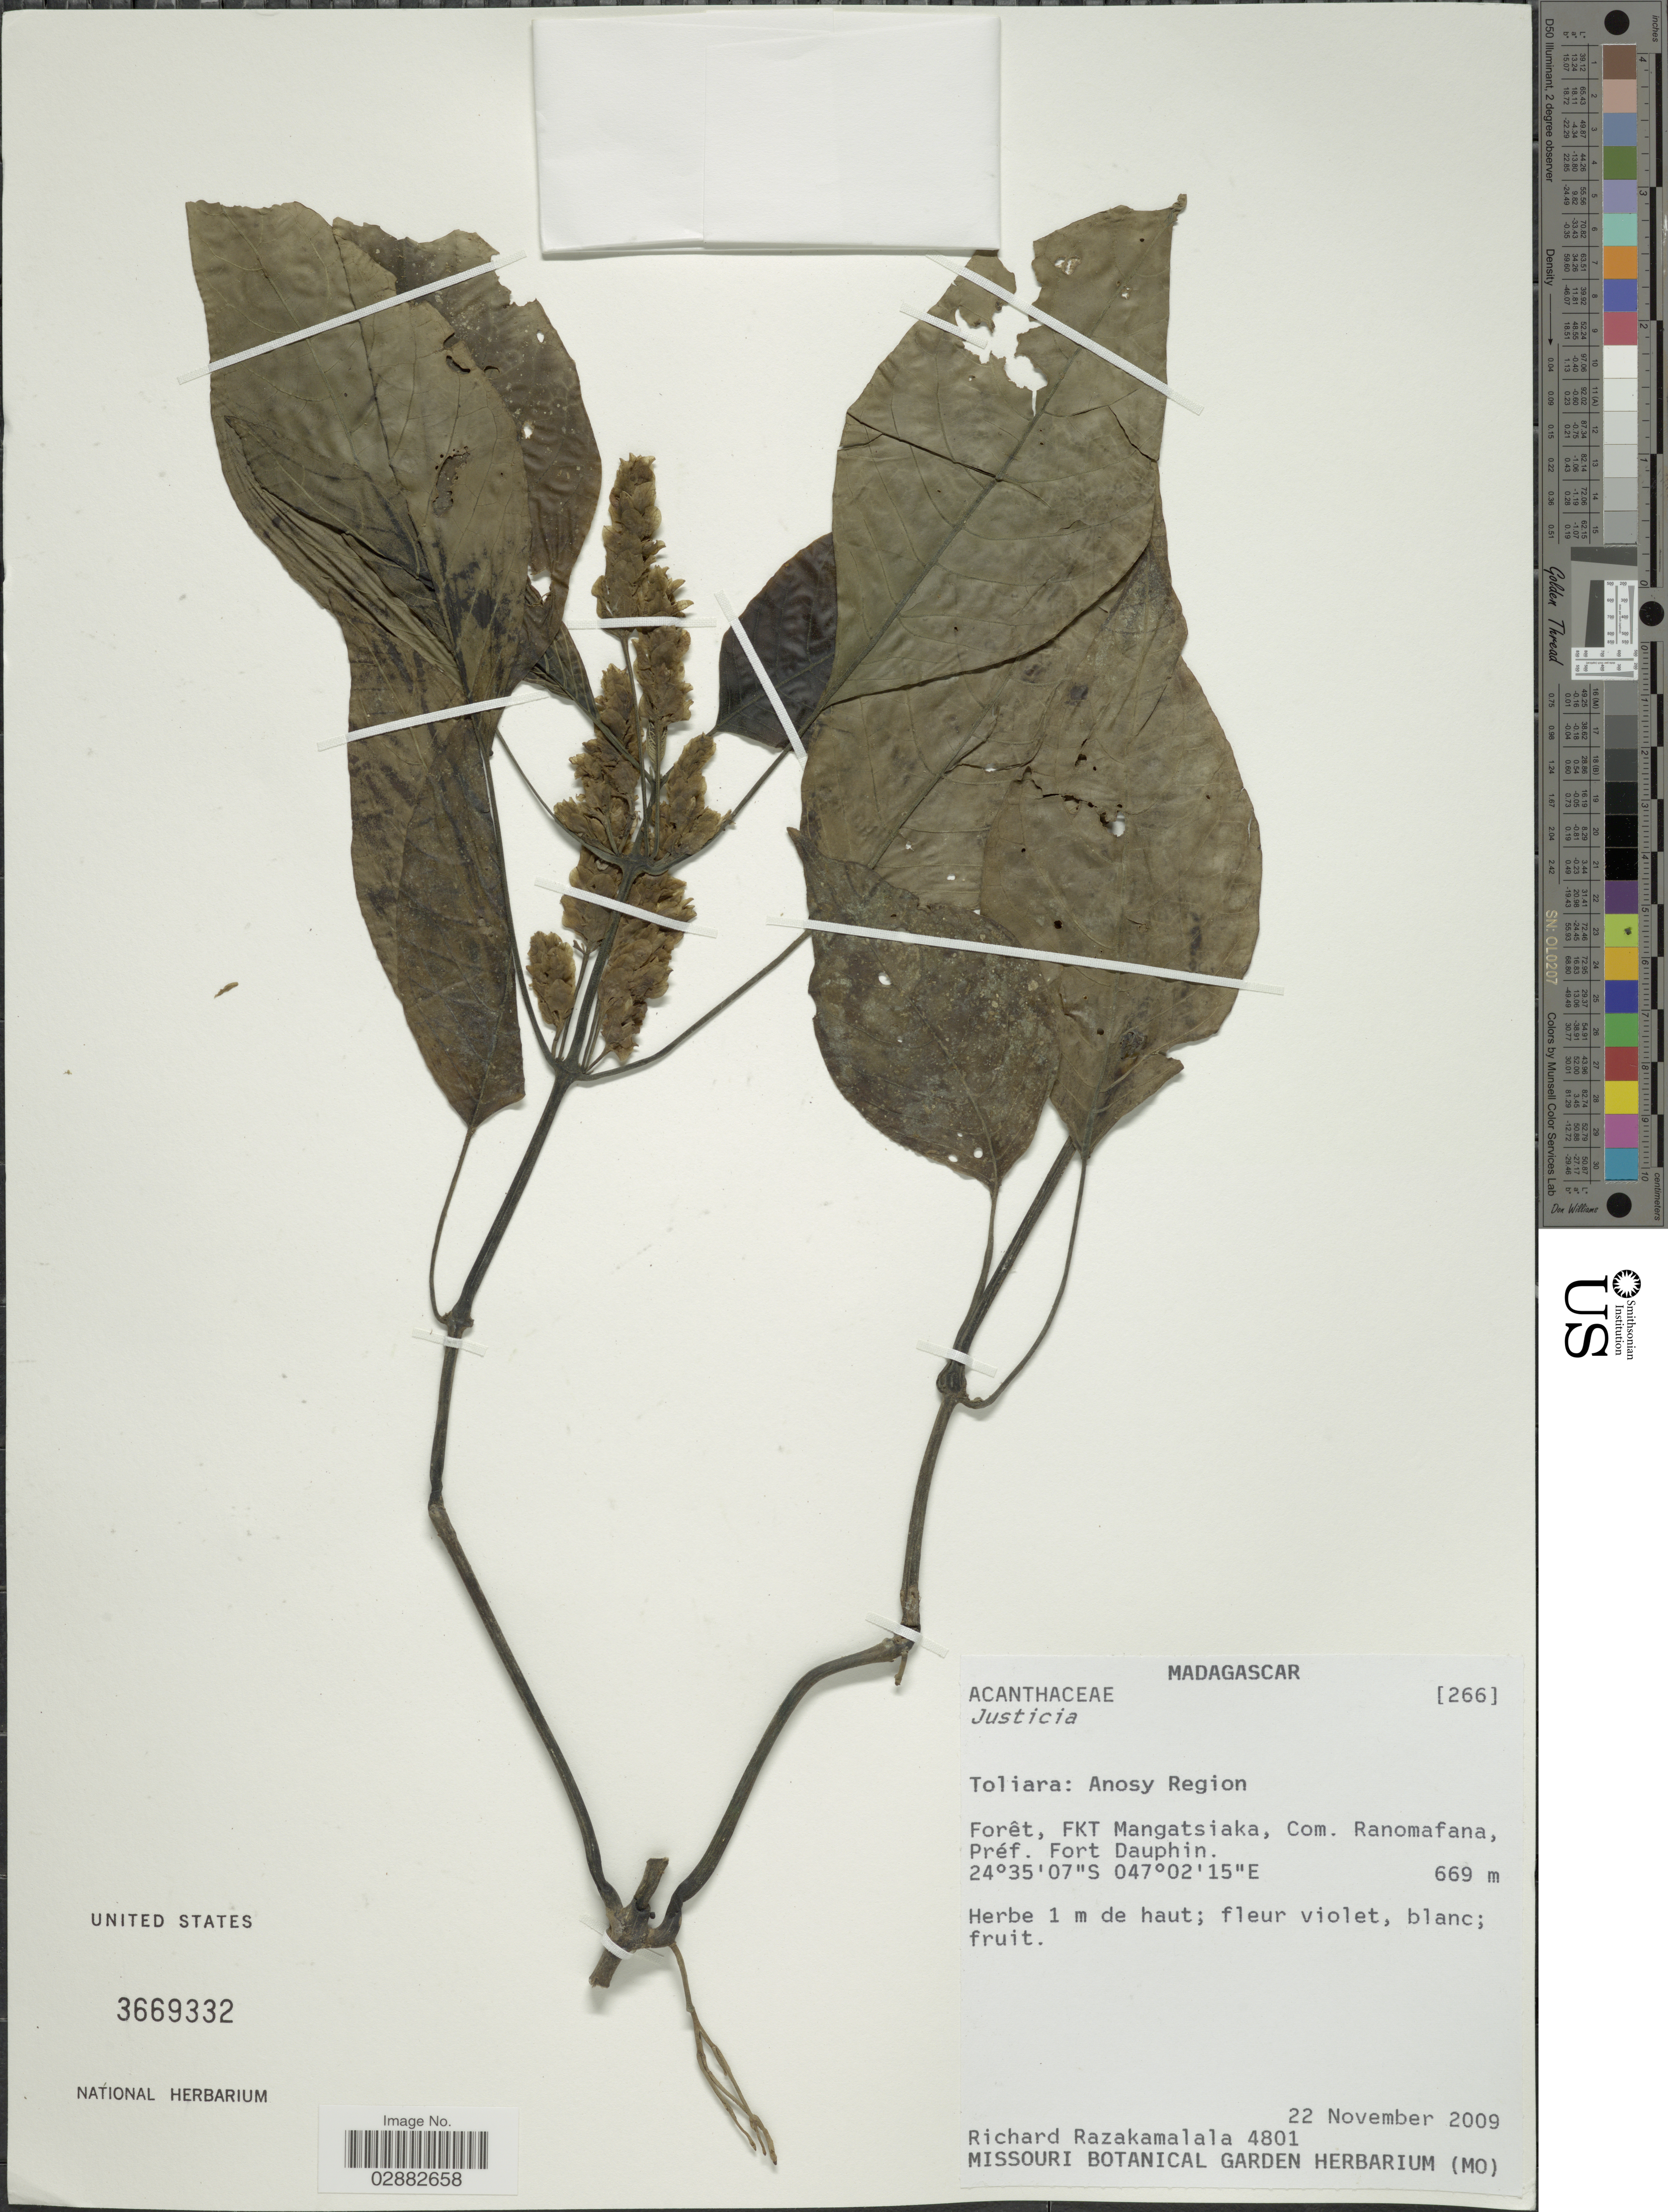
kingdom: Plantae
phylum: Tracheophyta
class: Magnoliopsida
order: Lamiales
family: Acanthaceae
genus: Justicia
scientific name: Justicia sp.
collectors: R. Razakamalala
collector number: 4801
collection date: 2009-11-22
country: Madagascar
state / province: Anosy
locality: Anosy Region, Forêt, FKT Mangatsiaka, Com. Ranomafana, Préf. Fort Dauphin.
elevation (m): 669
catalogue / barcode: US 3669332